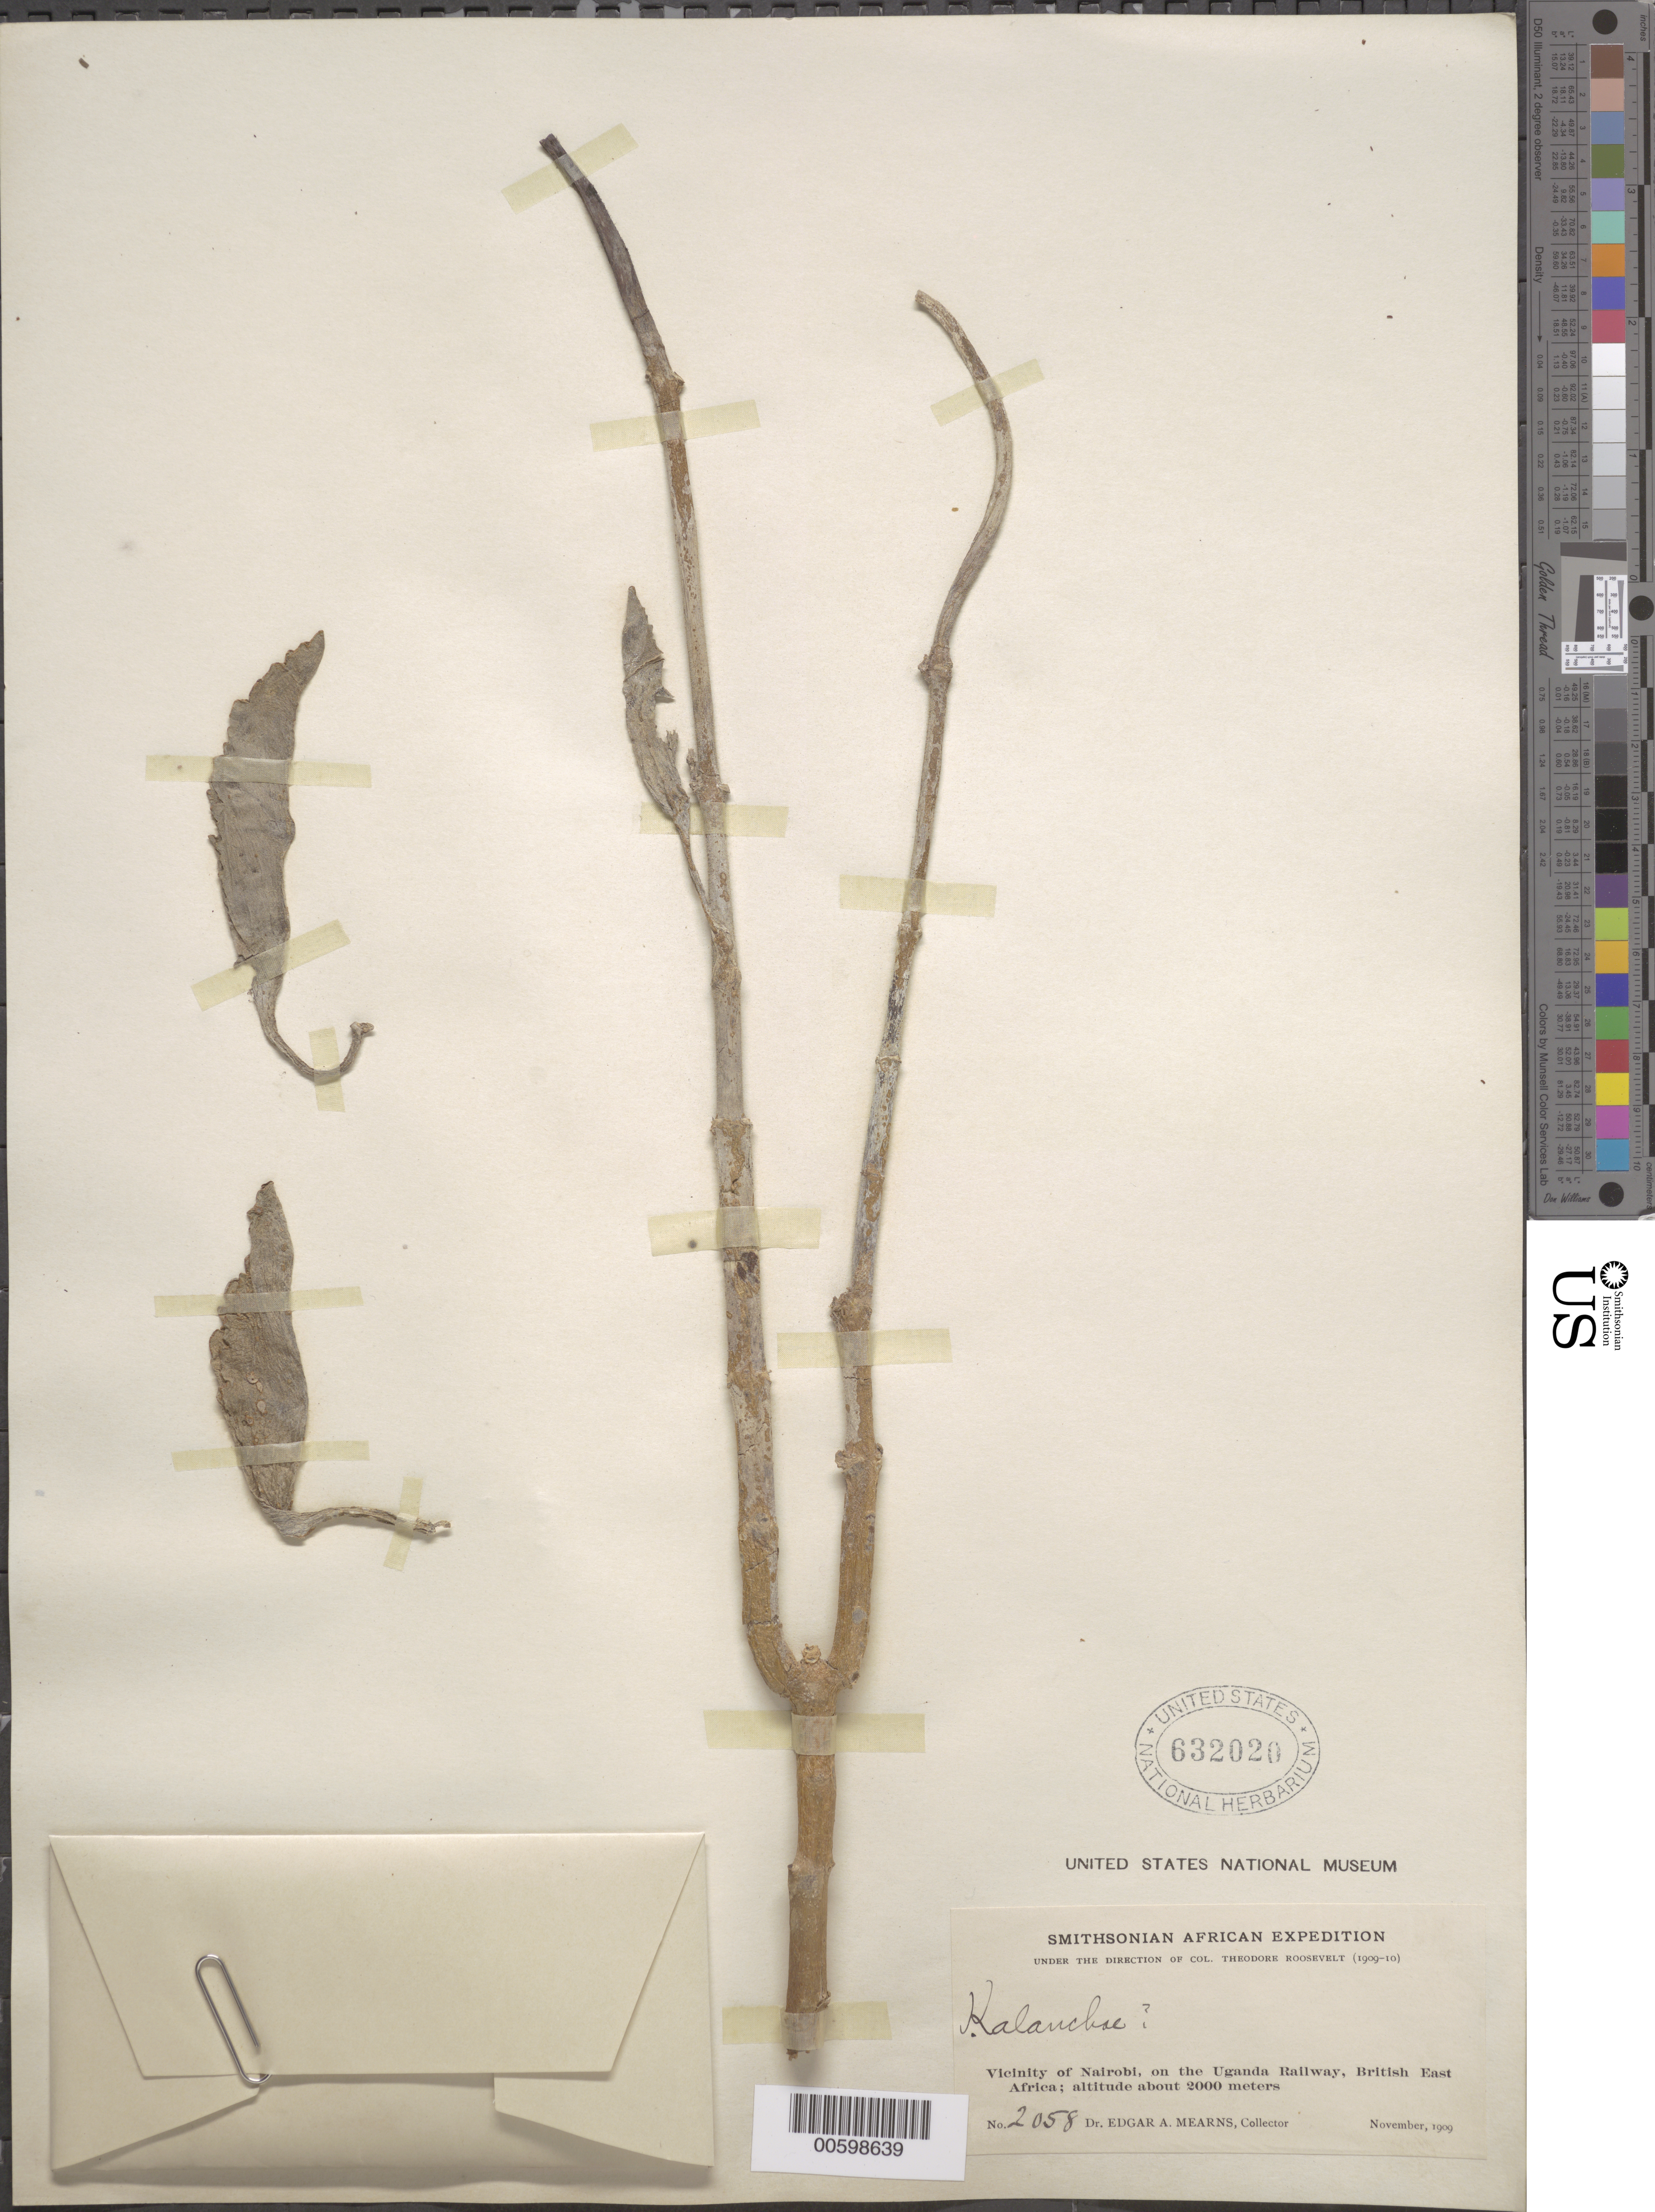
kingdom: Plantae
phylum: Tracheophyta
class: Magnoliopsida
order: Saxifragales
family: Crassulaceae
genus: Kalanchoe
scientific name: Kalanchoe sp.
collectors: E. A. Mearns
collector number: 2058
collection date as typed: Nov 1909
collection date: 1909-11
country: Kenya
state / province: Nairobi Area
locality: Vicinity of Nairobi, on the Uganda railway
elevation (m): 2000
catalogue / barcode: US 632020